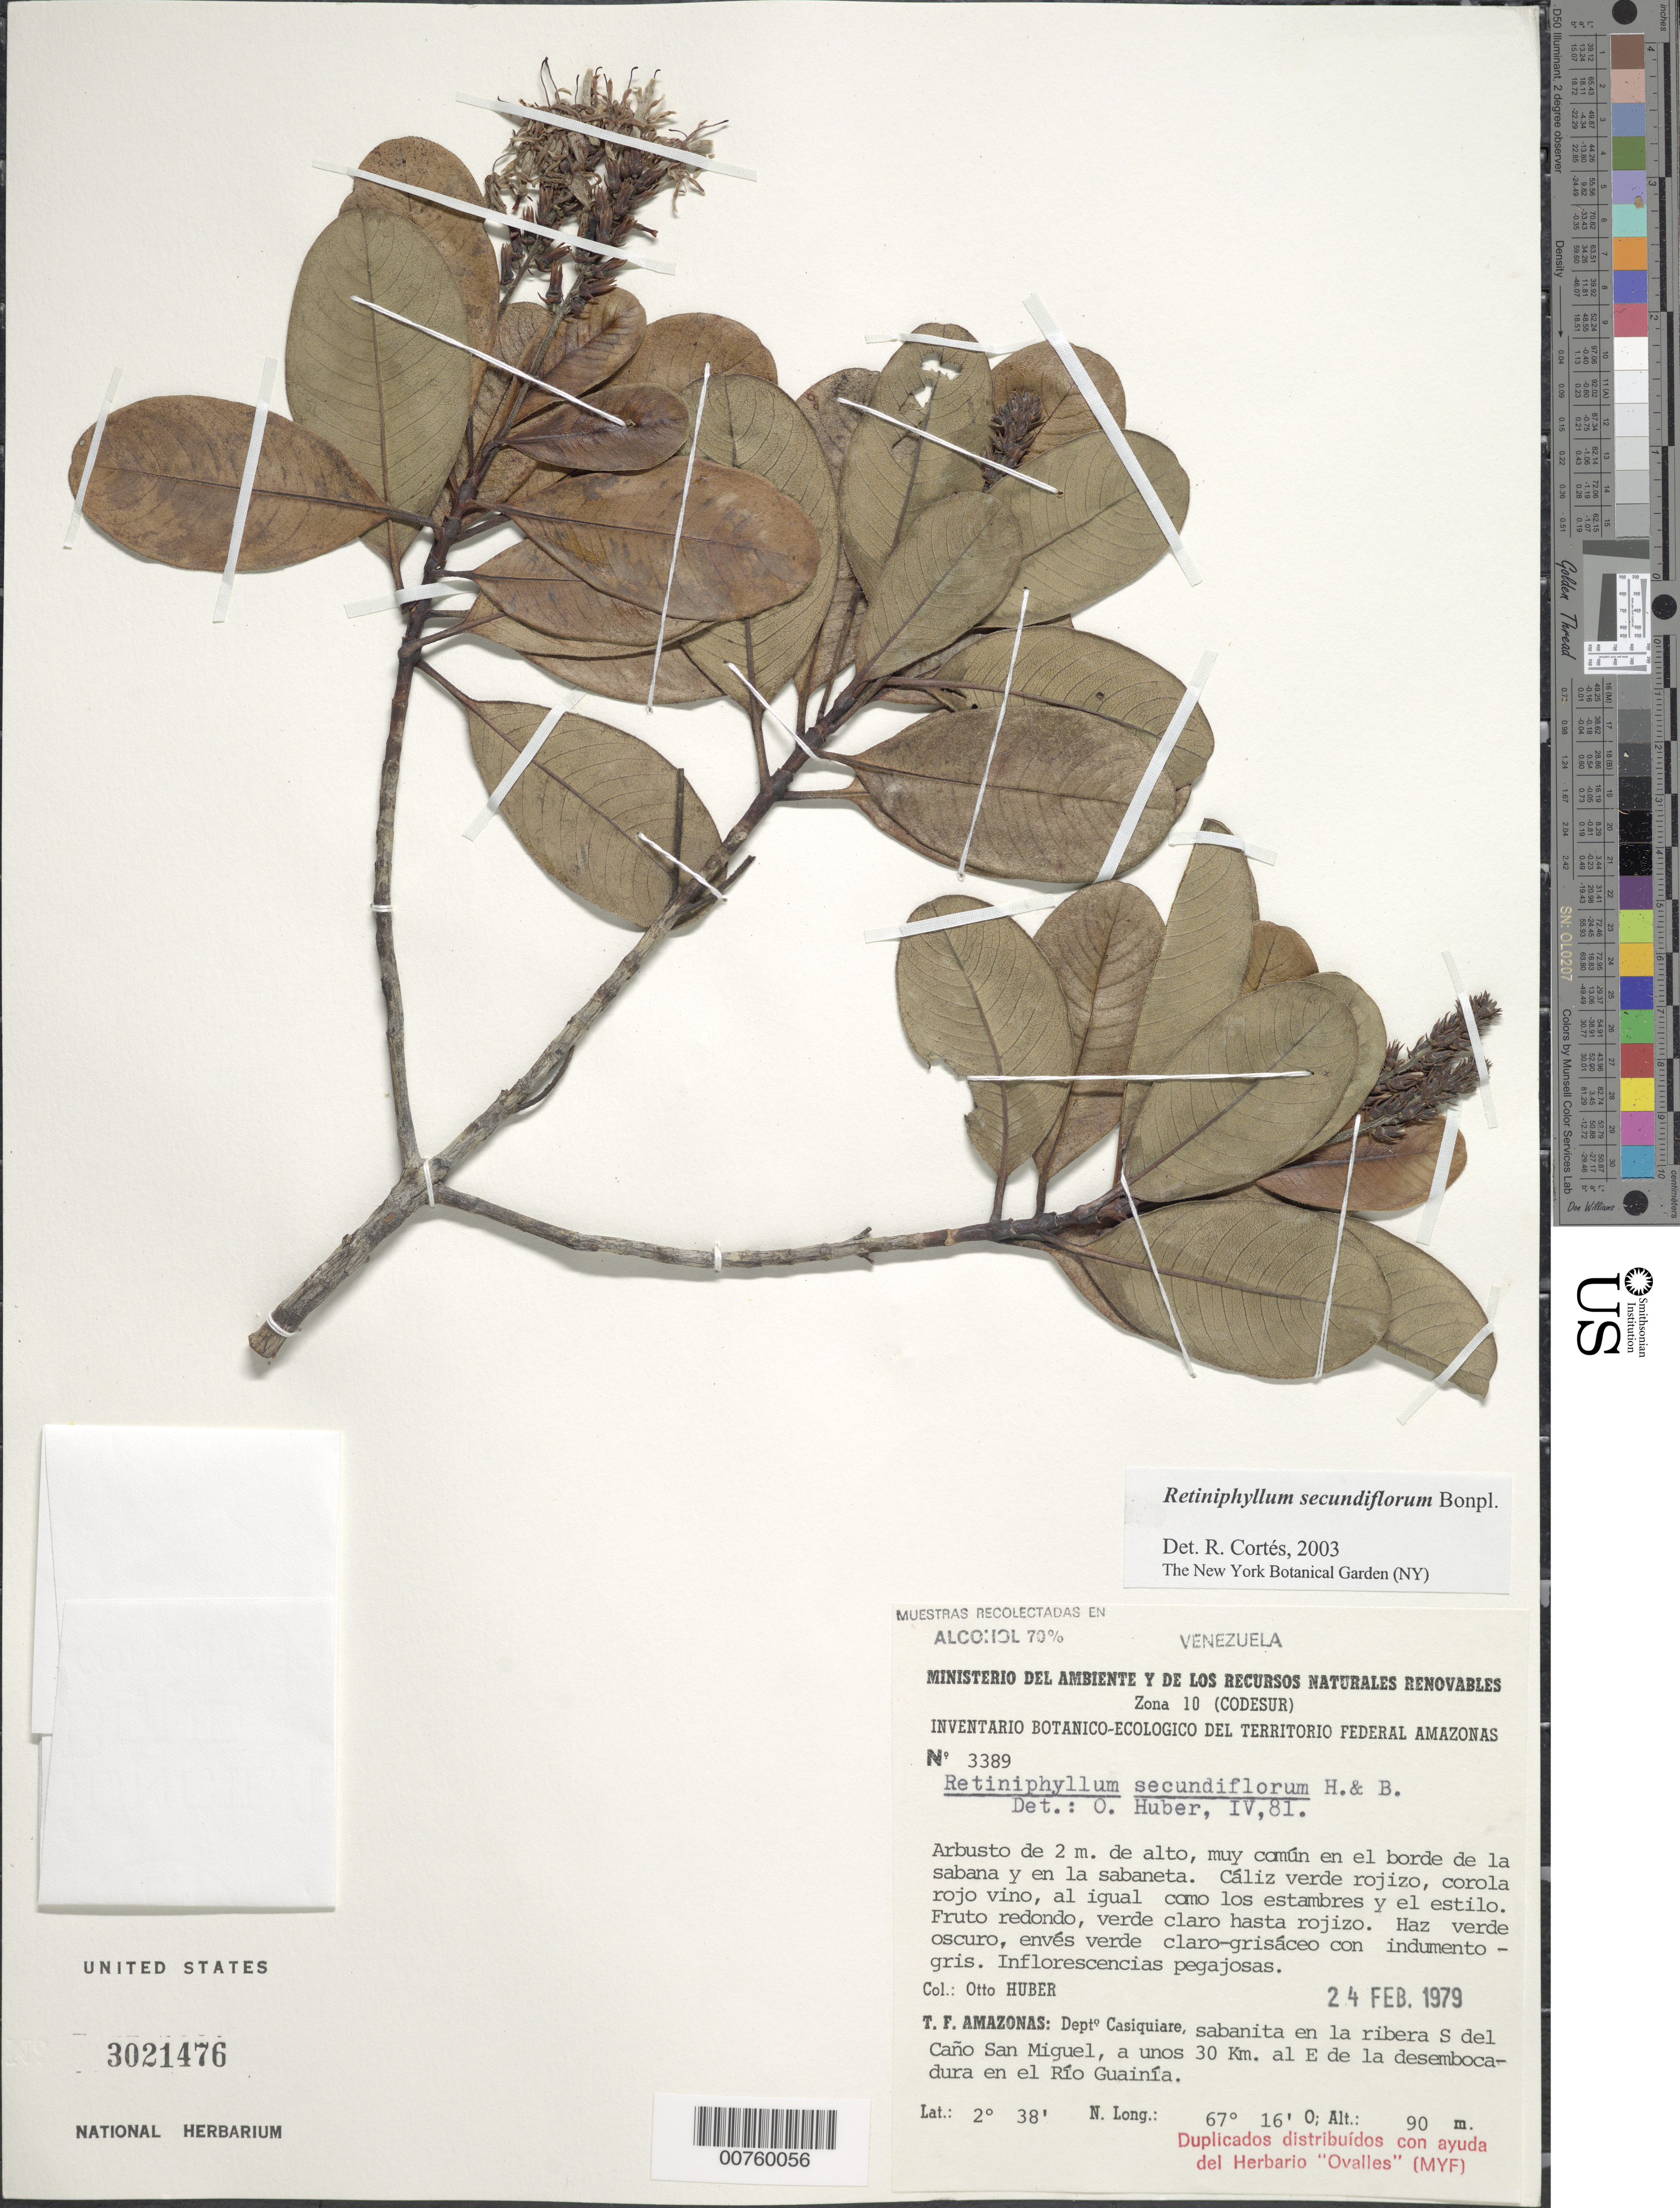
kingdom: Plantae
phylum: Tracheophyta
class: Magnoliopsida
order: Gentianales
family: Rubiaceae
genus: Retiniphyllum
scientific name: Retiniphyllum secundiflorum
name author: Bonpl.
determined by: Cortes R., G.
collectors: O. Huber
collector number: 3389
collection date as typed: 24-Feb-79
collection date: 1979-02-24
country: Venezuela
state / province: Amazonas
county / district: Maroa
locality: Cana San Miguel, al S, a unos 30 km al E de la desembocadura en el Río Guainia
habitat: Sabanita; en el borde de la sabana y en la sabaneta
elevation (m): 90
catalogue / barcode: US 3021476